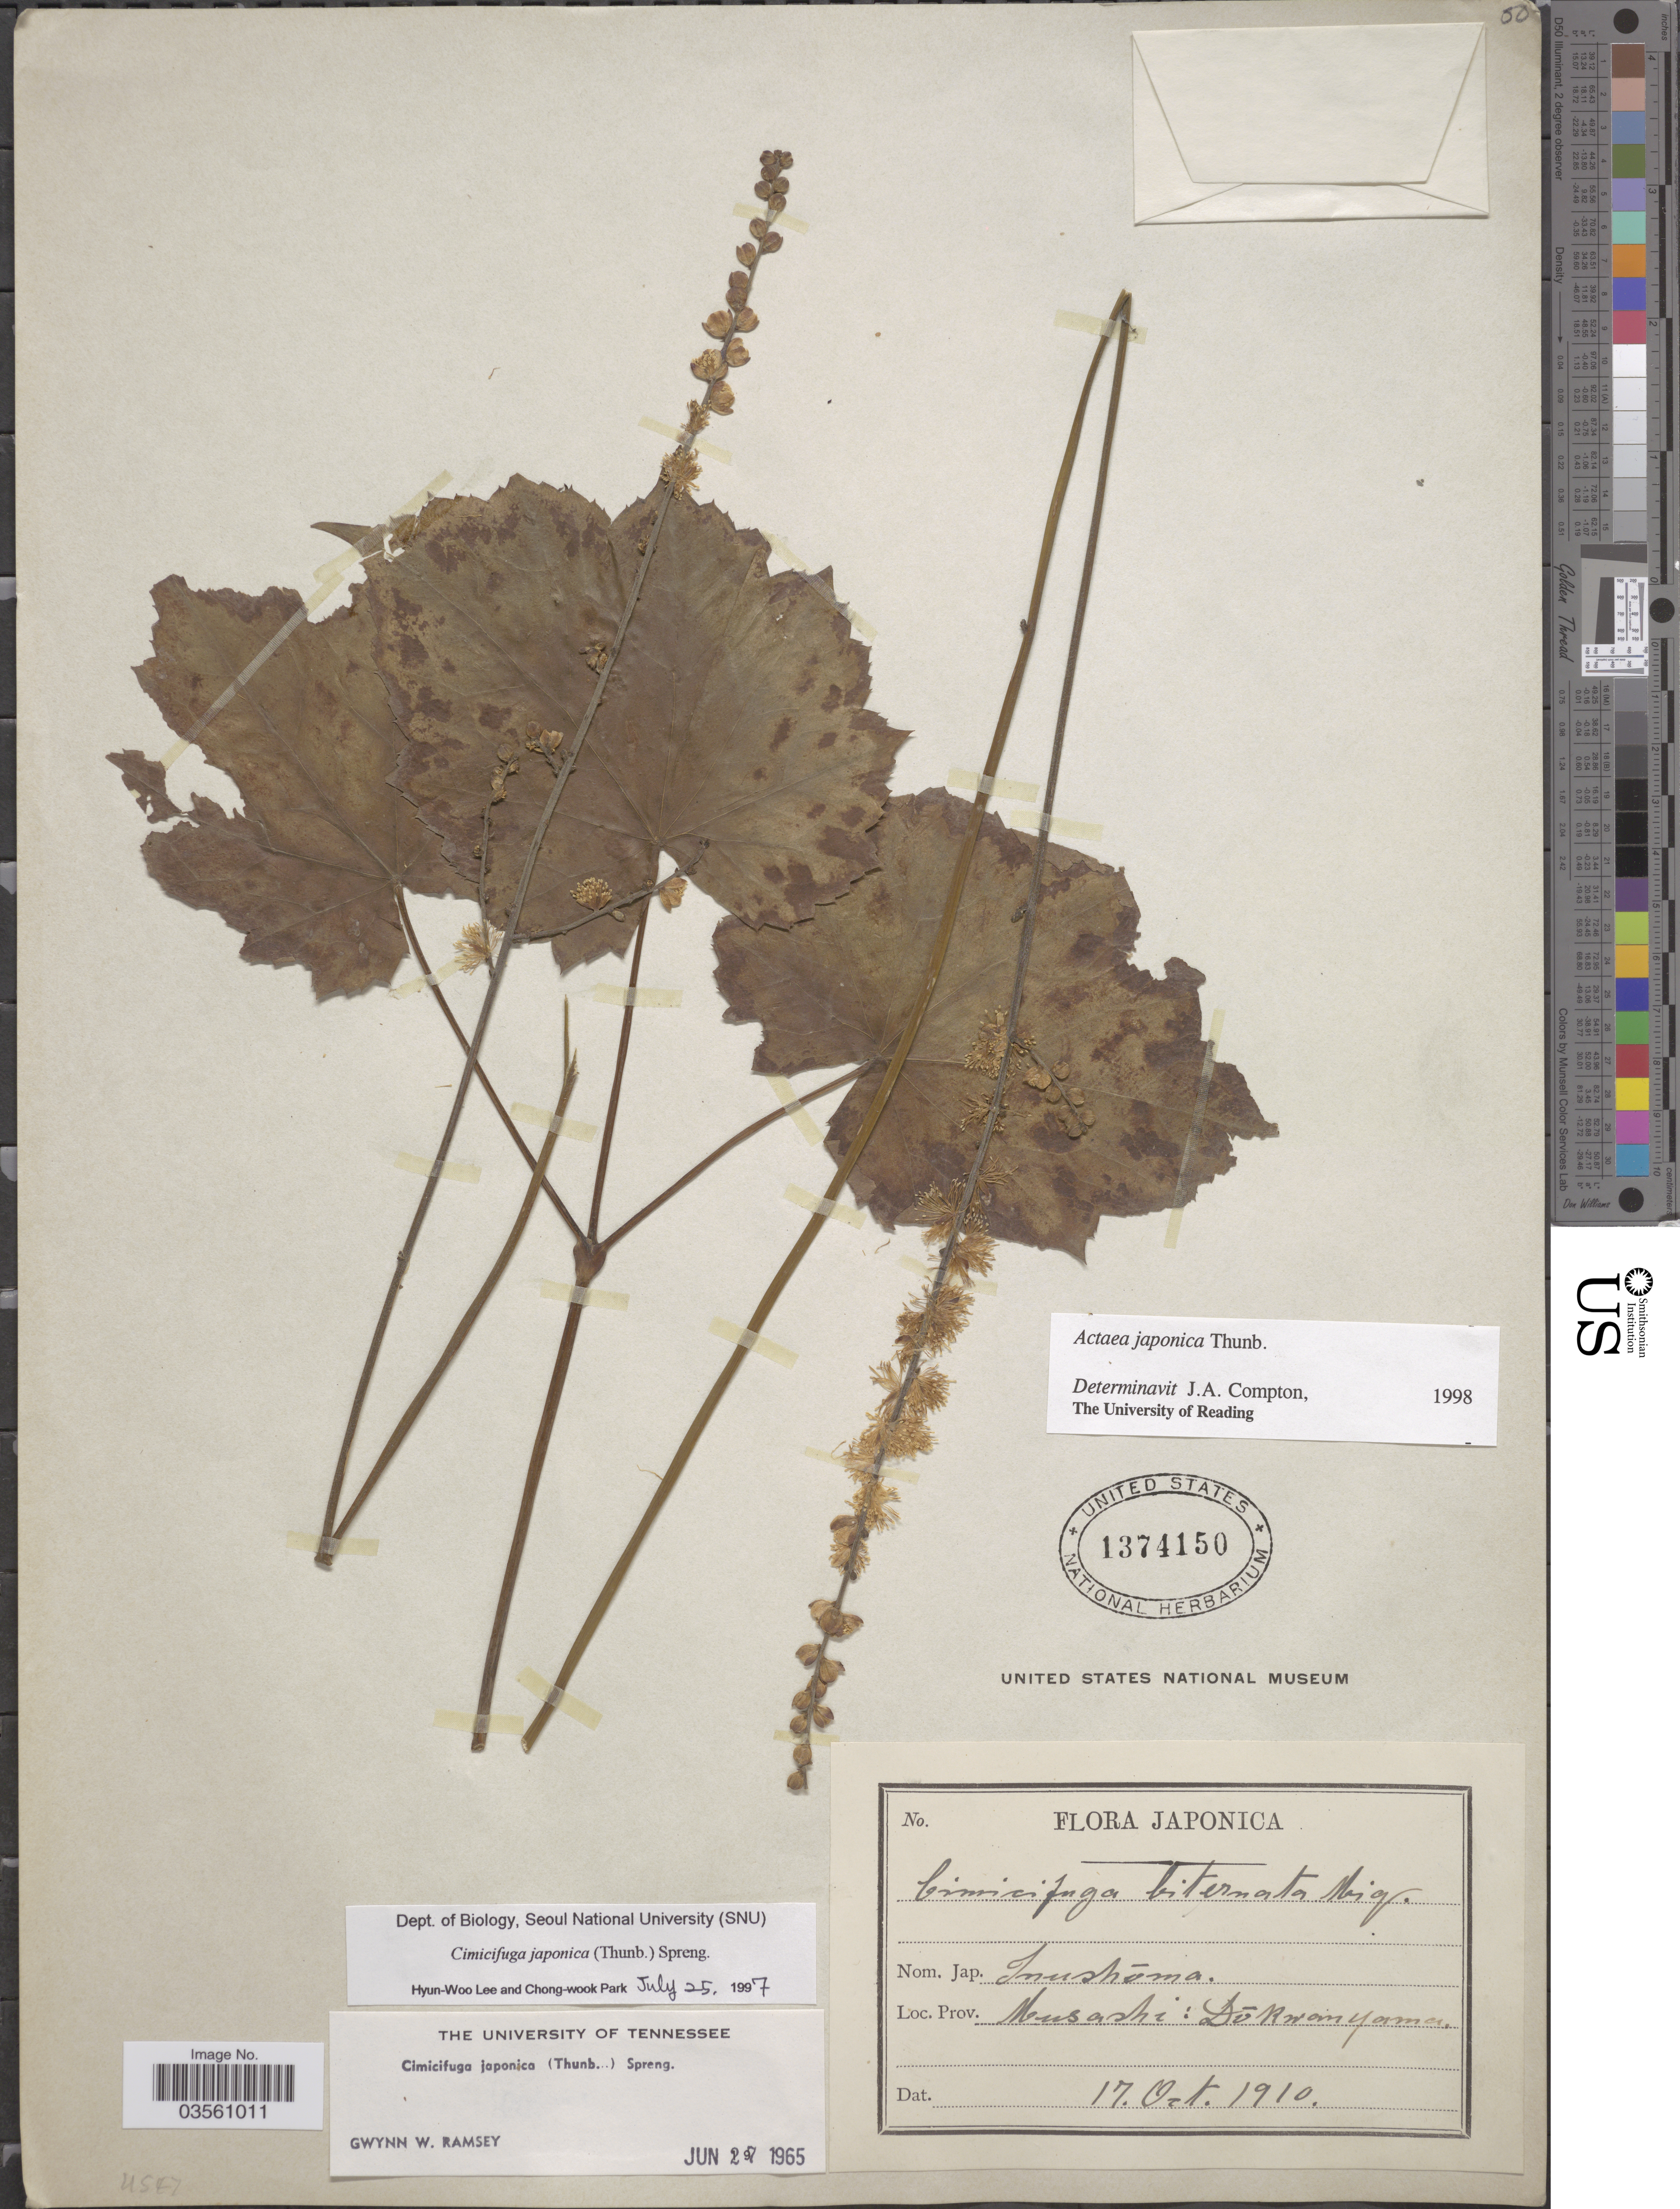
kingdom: Plantae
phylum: Tracheophyta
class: Magnoliopsida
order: Ranunculales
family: Ranunculaceae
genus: Actaea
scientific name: Actaea japonica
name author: Thunb.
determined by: Compton, J. A.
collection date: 1910-10-17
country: Japan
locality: Prov. Musashi: Dōkwanyama.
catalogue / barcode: US 1374150